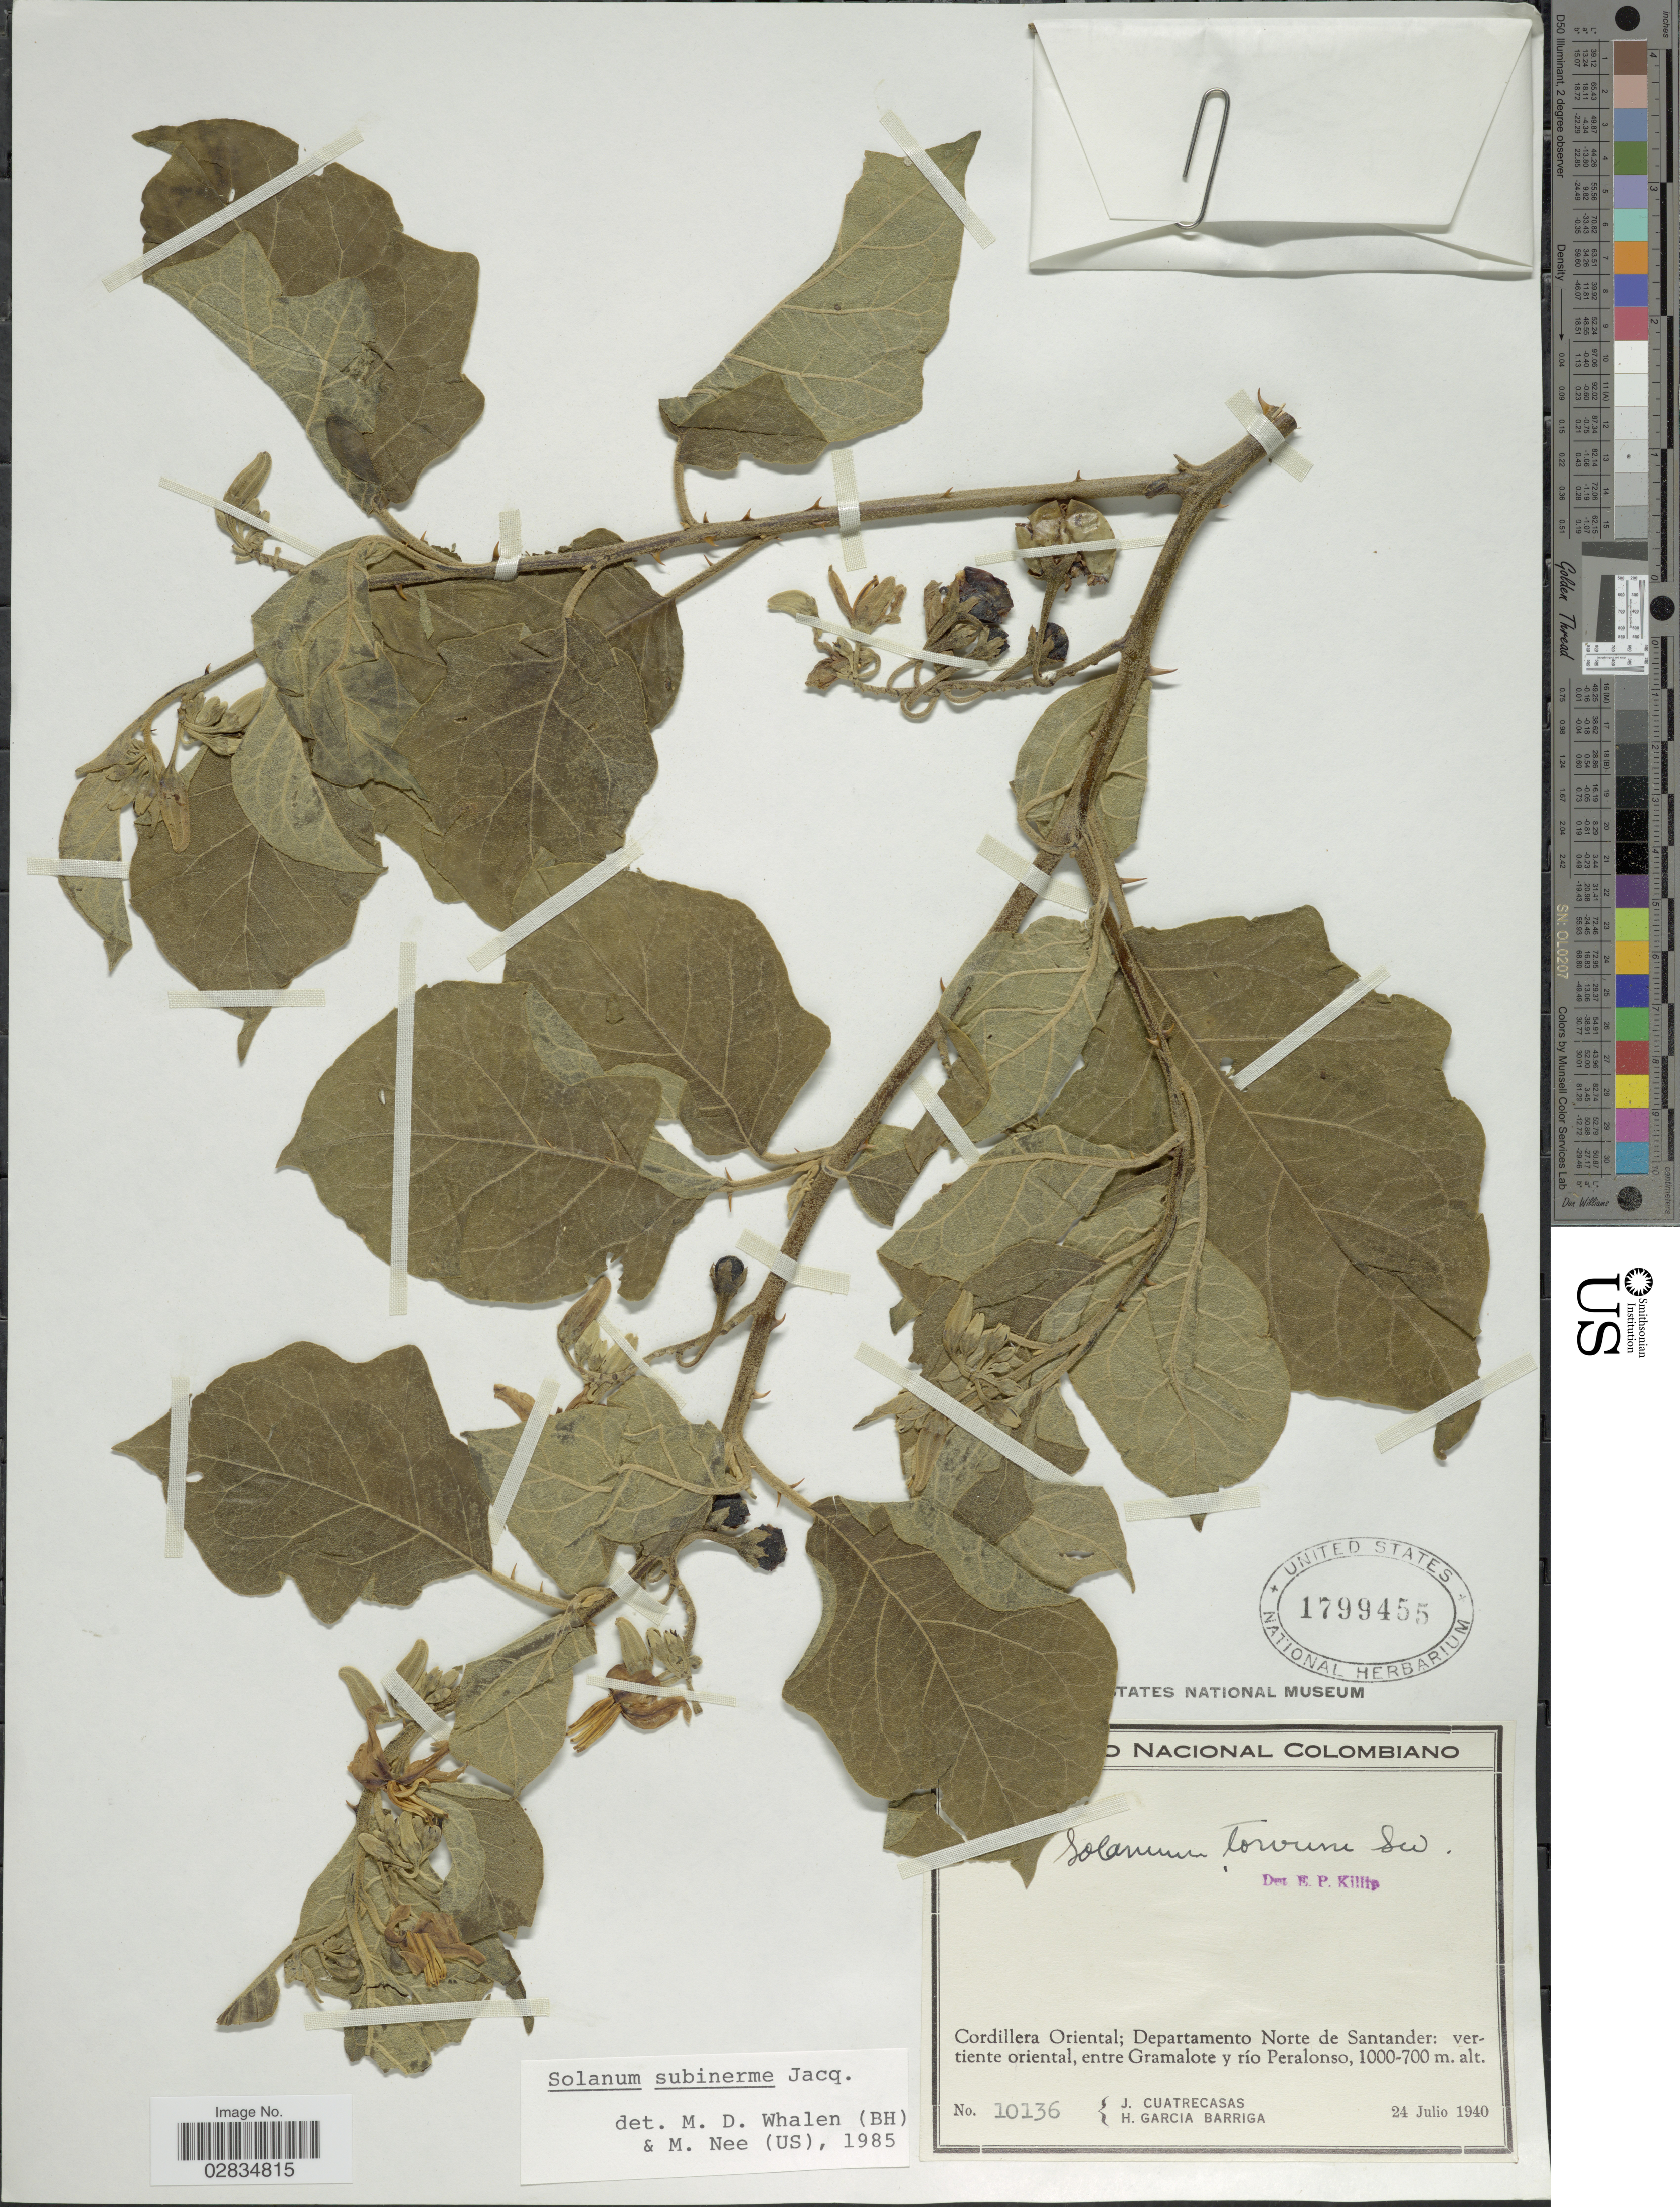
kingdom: Plantae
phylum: Tracheophyta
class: Magnoliopsida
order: Solanales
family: Solanaceae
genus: Solanum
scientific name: Solanum subinerme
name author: Jacq.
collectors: J. Cuatrecasas & H. García Barriga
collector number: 10136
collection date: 1940-07-24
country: Colombia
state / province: Norte de Santander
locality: Cordillera Oriental, Departamento Norte de Santander: vertiente oriental, entre Gramalote y río Peralonso.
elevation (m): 700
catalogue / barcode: US 1799455